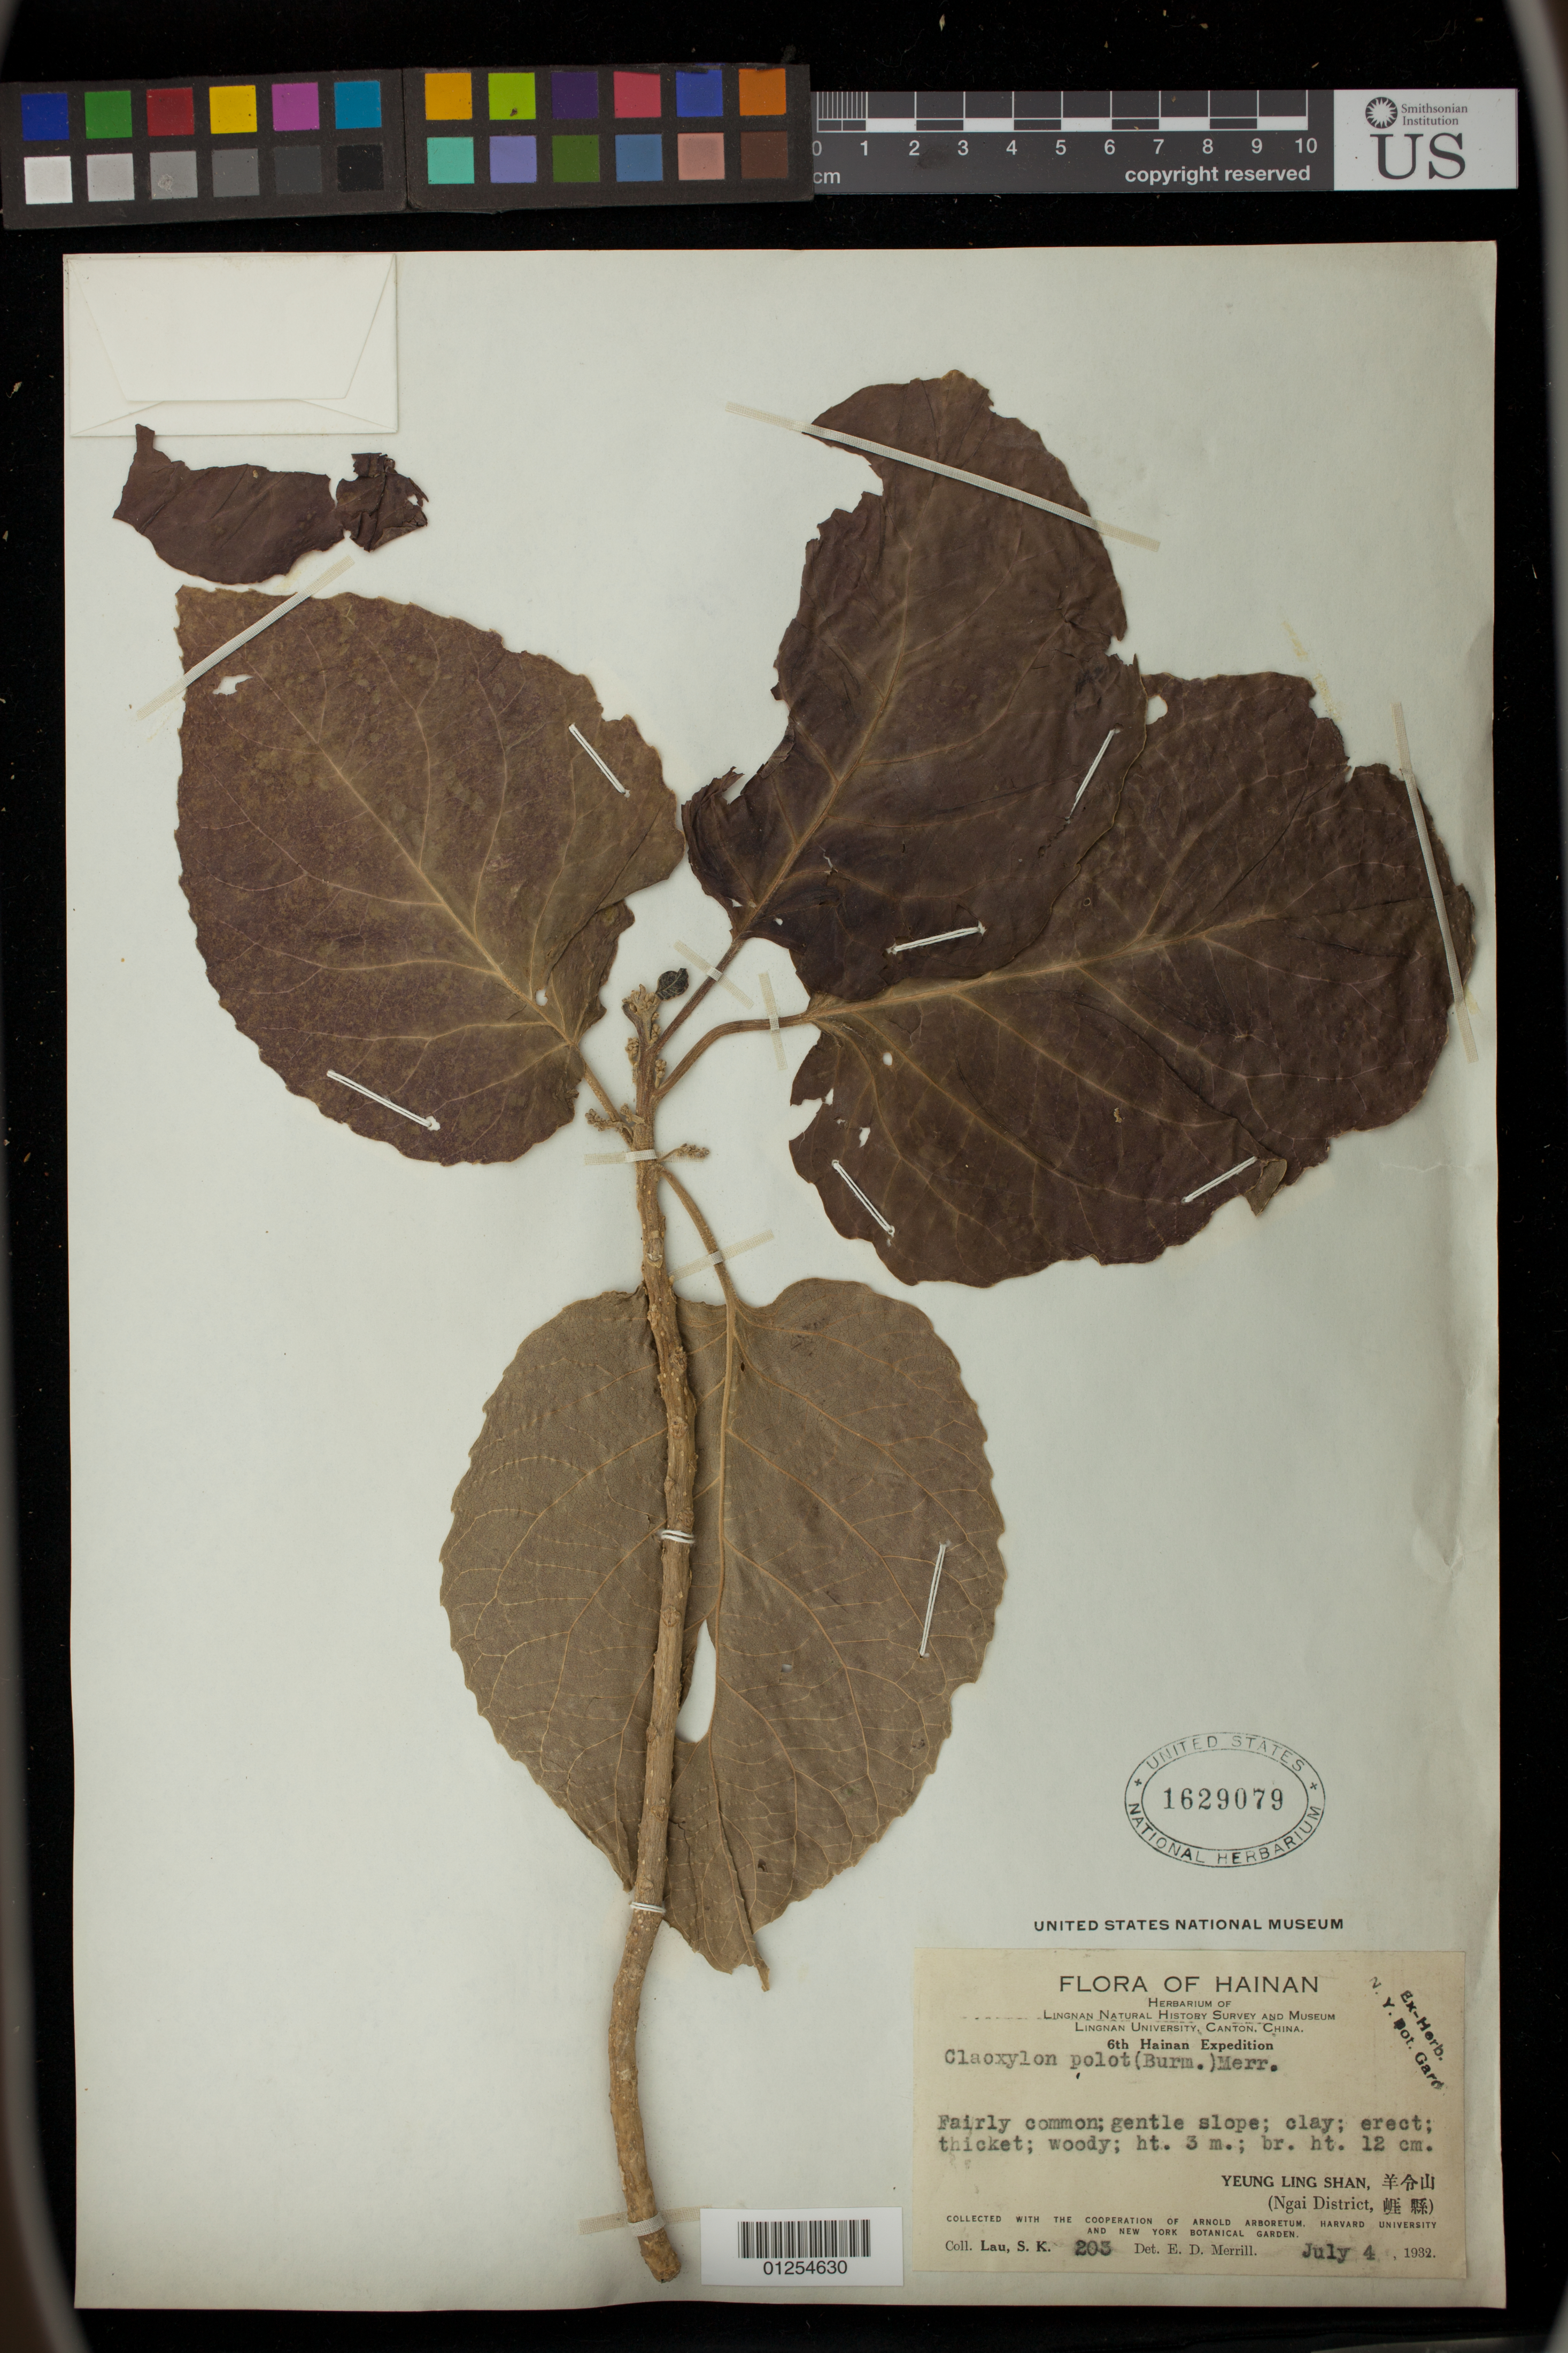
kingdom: Plantae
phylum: Tracheophyta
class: Magnoliopsida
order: Malpighiales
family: Euphorbiaceae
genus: Claoxylon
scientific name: Claoxylon polot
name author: (Burm. f.) Merr.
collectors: S. K. Lau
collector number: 203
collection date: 1932-07-04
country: China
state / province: Hainan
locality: Yeung Ling Shan (Ngai District)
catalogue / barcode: US 1629079